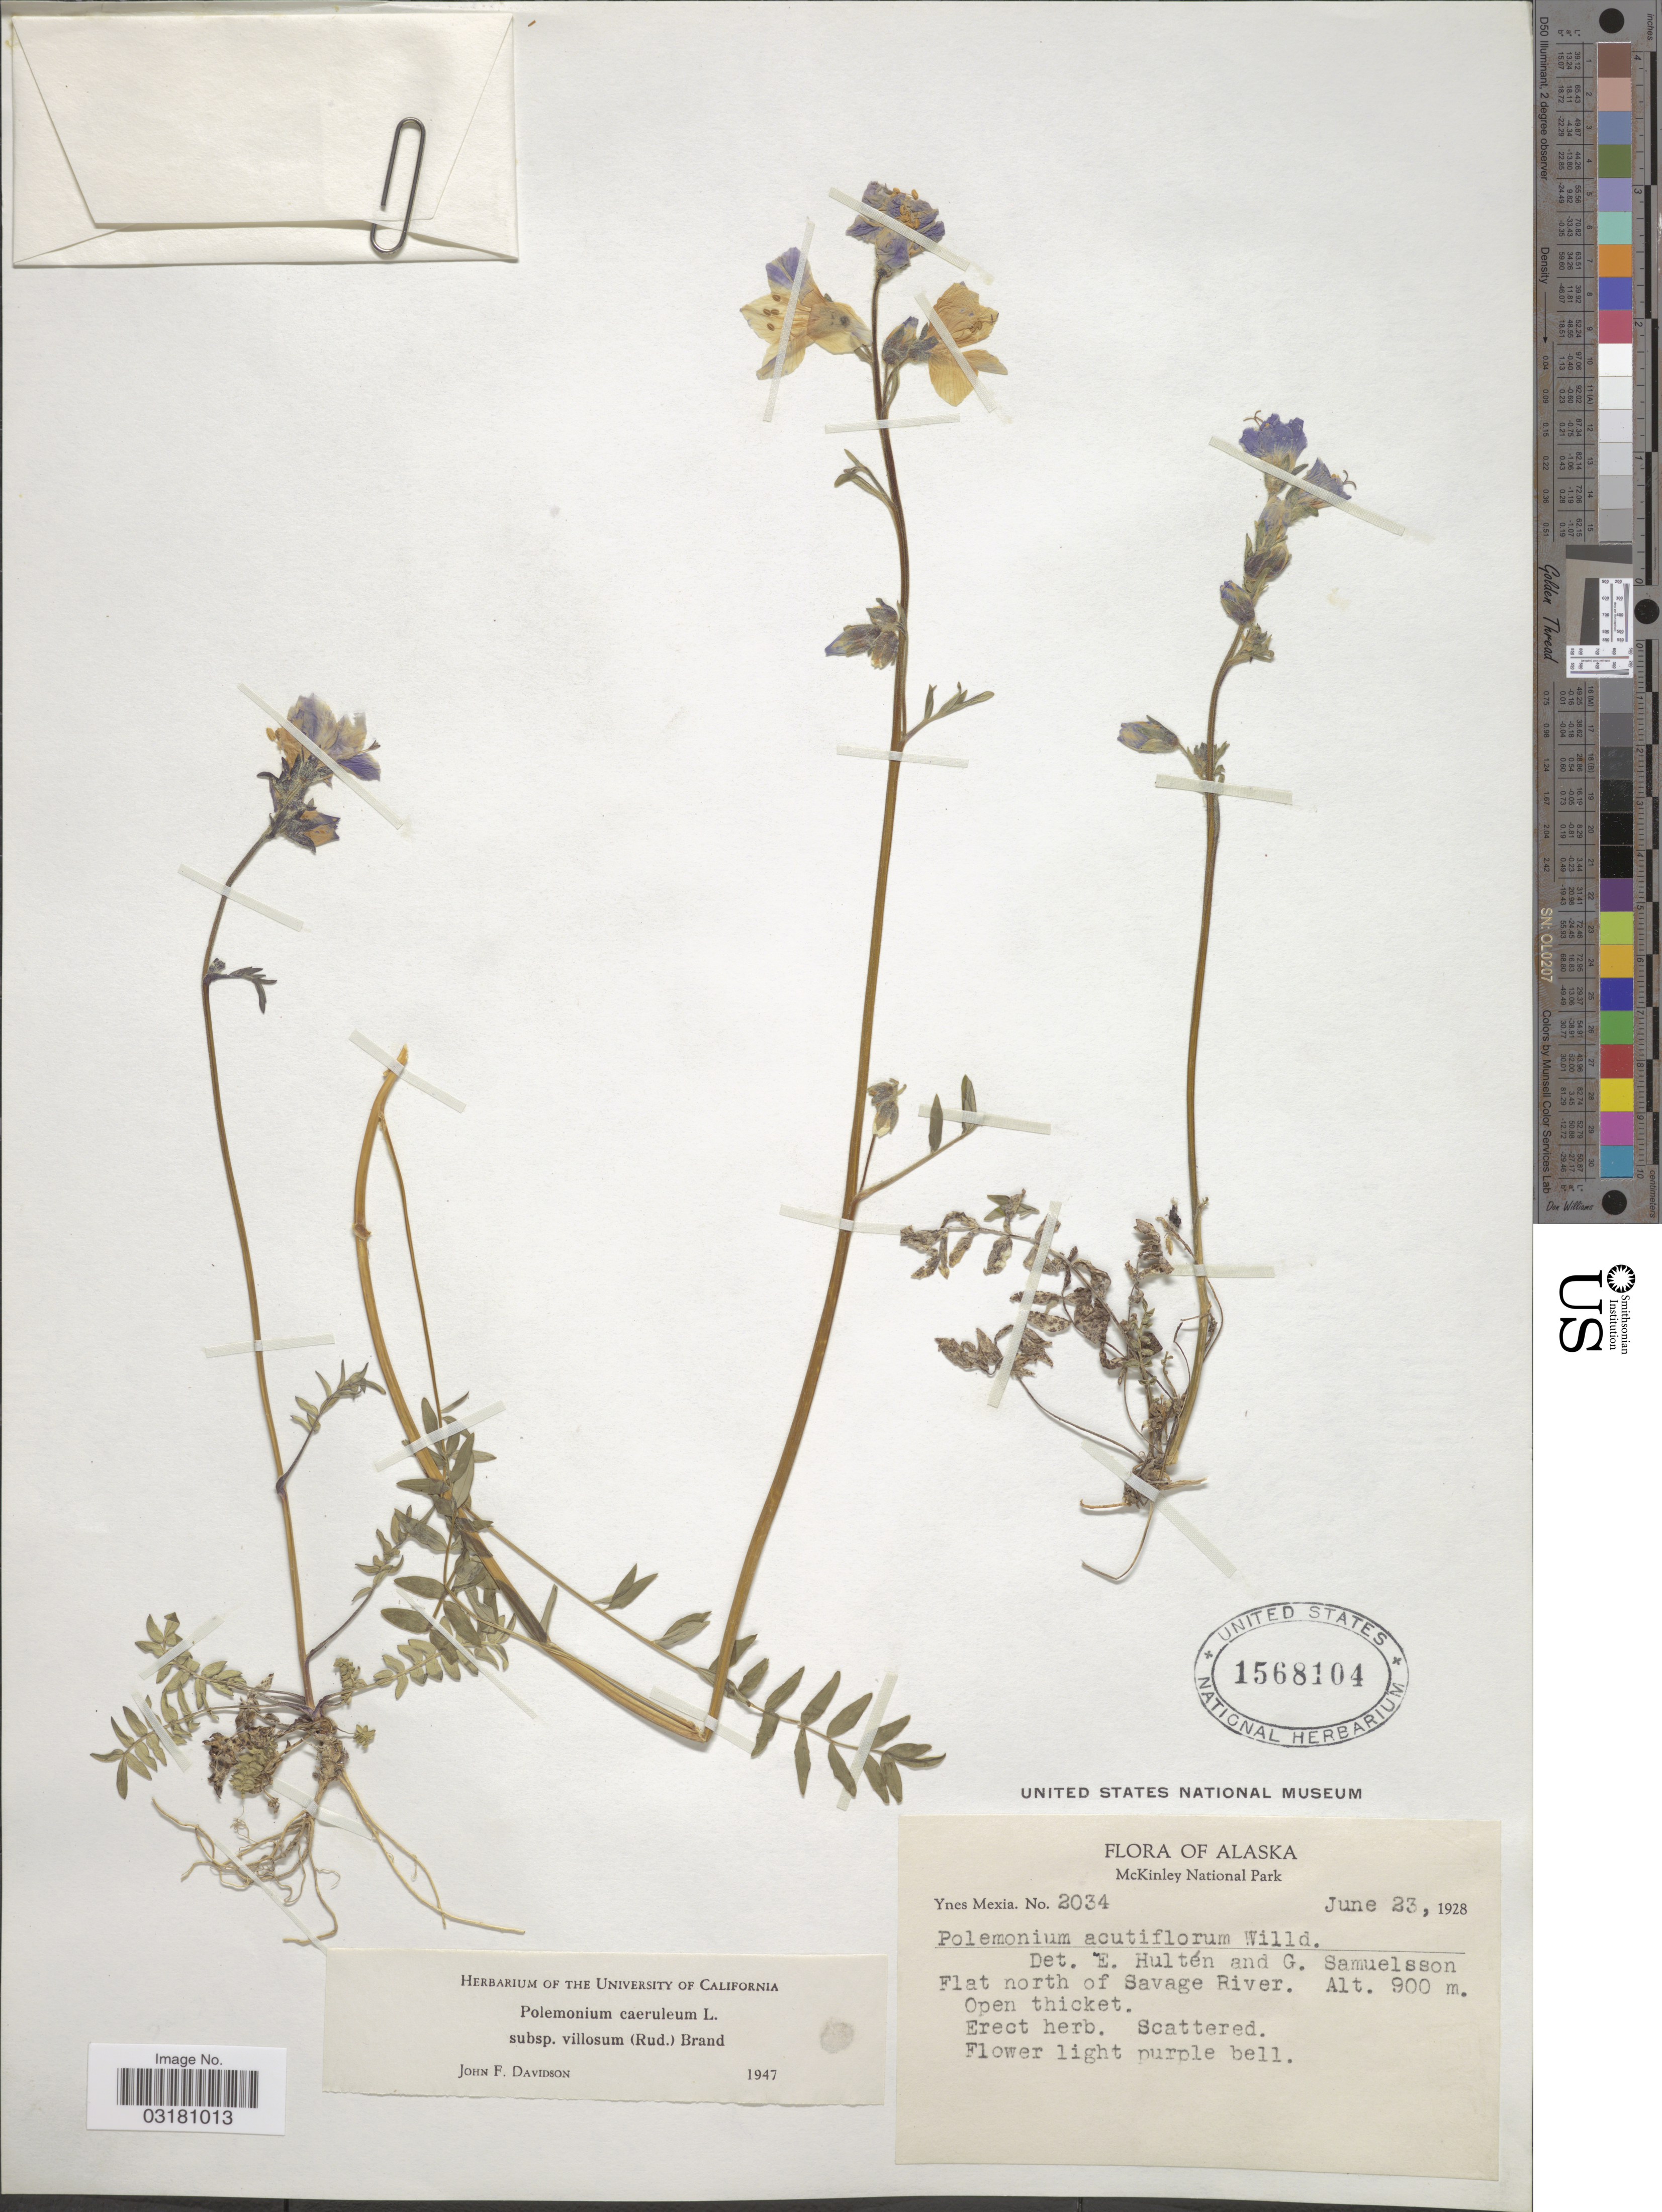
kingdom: Plantae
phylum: Tracheophyta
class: Magnoliopsida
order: Ericales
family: Polemoniaceae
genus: Polemonium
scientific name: Polemonium caeruleum subsp. villosum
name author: (Rudolph ex Georgi) Brand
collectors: Y. Mexia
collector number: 2034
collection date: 1928-06-23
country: United States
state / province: Alaska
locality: McKinley National Park. Flat north of Savage River.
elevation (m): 900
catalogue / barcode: US 1568104